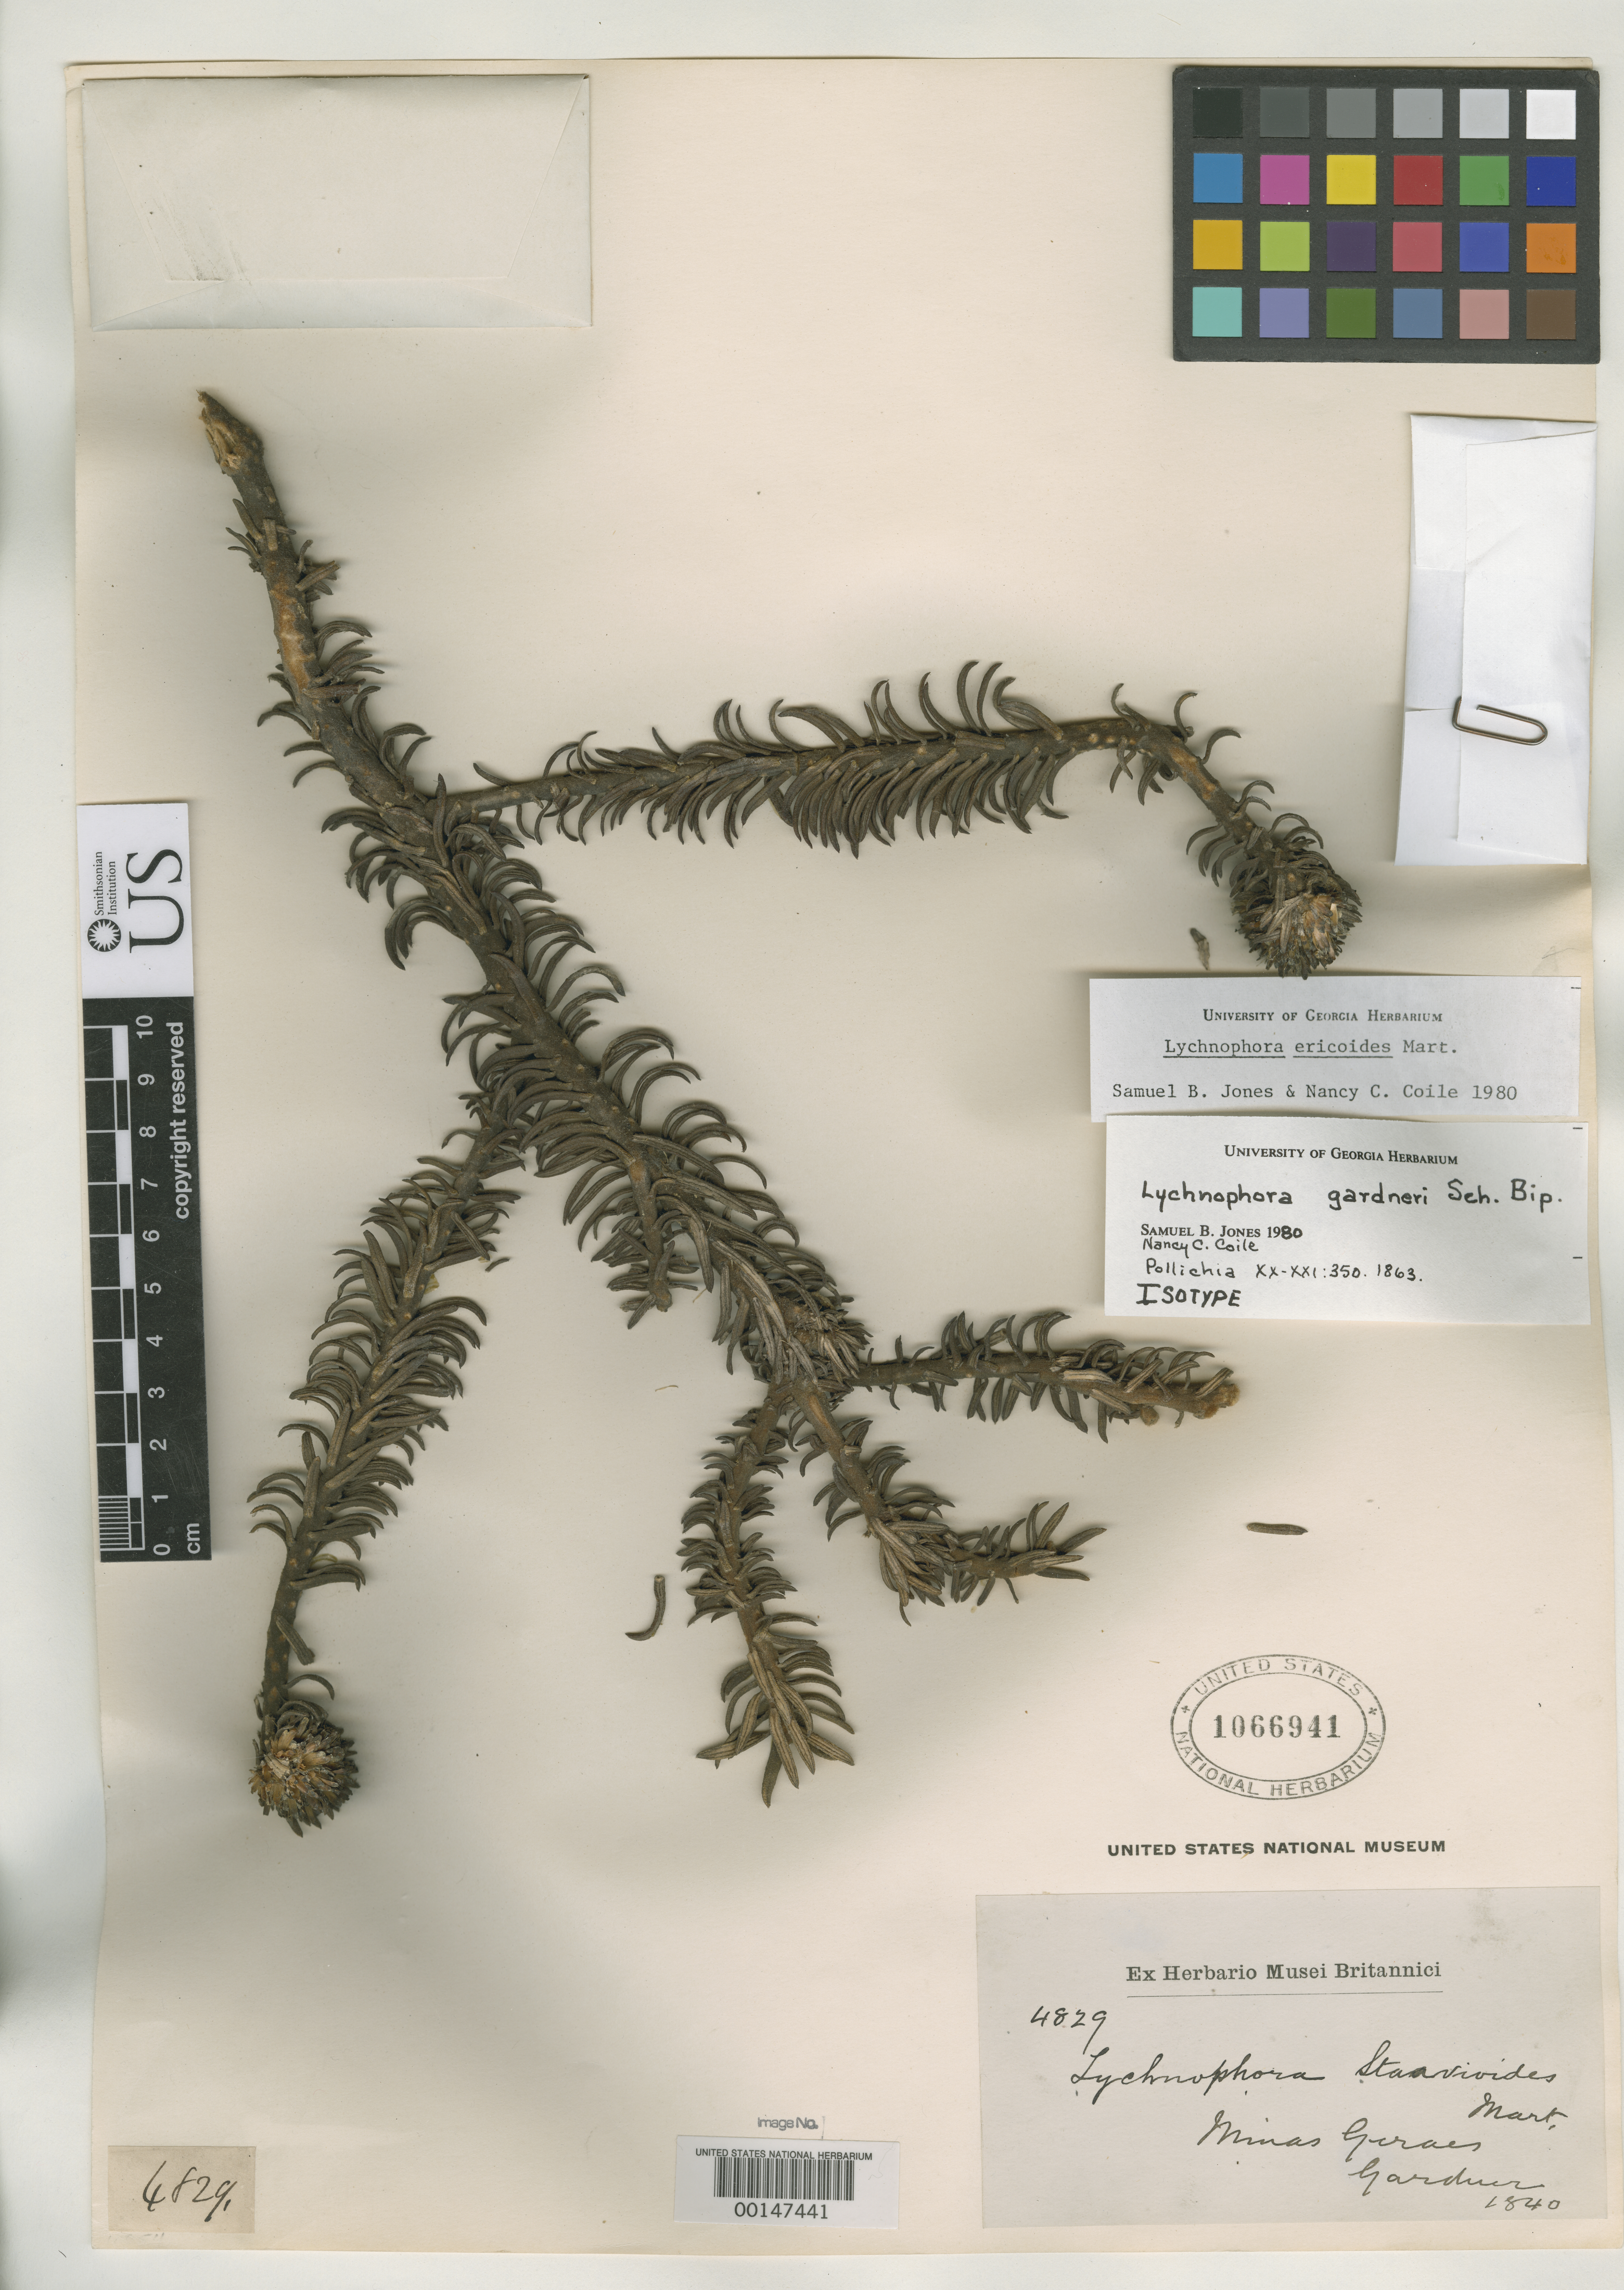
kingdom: Plantae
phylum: Tracheophyta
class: Magnoliopsida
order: Asterales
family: Asteraceae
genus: Lychnophora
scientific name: Lychnophora gardneri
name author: Sch. Bip.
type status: Isotype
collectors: G. Gardner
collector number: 4829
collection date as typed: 1840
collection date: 1840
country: Brazil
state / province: Minas Gerais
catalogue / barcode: US 1066941